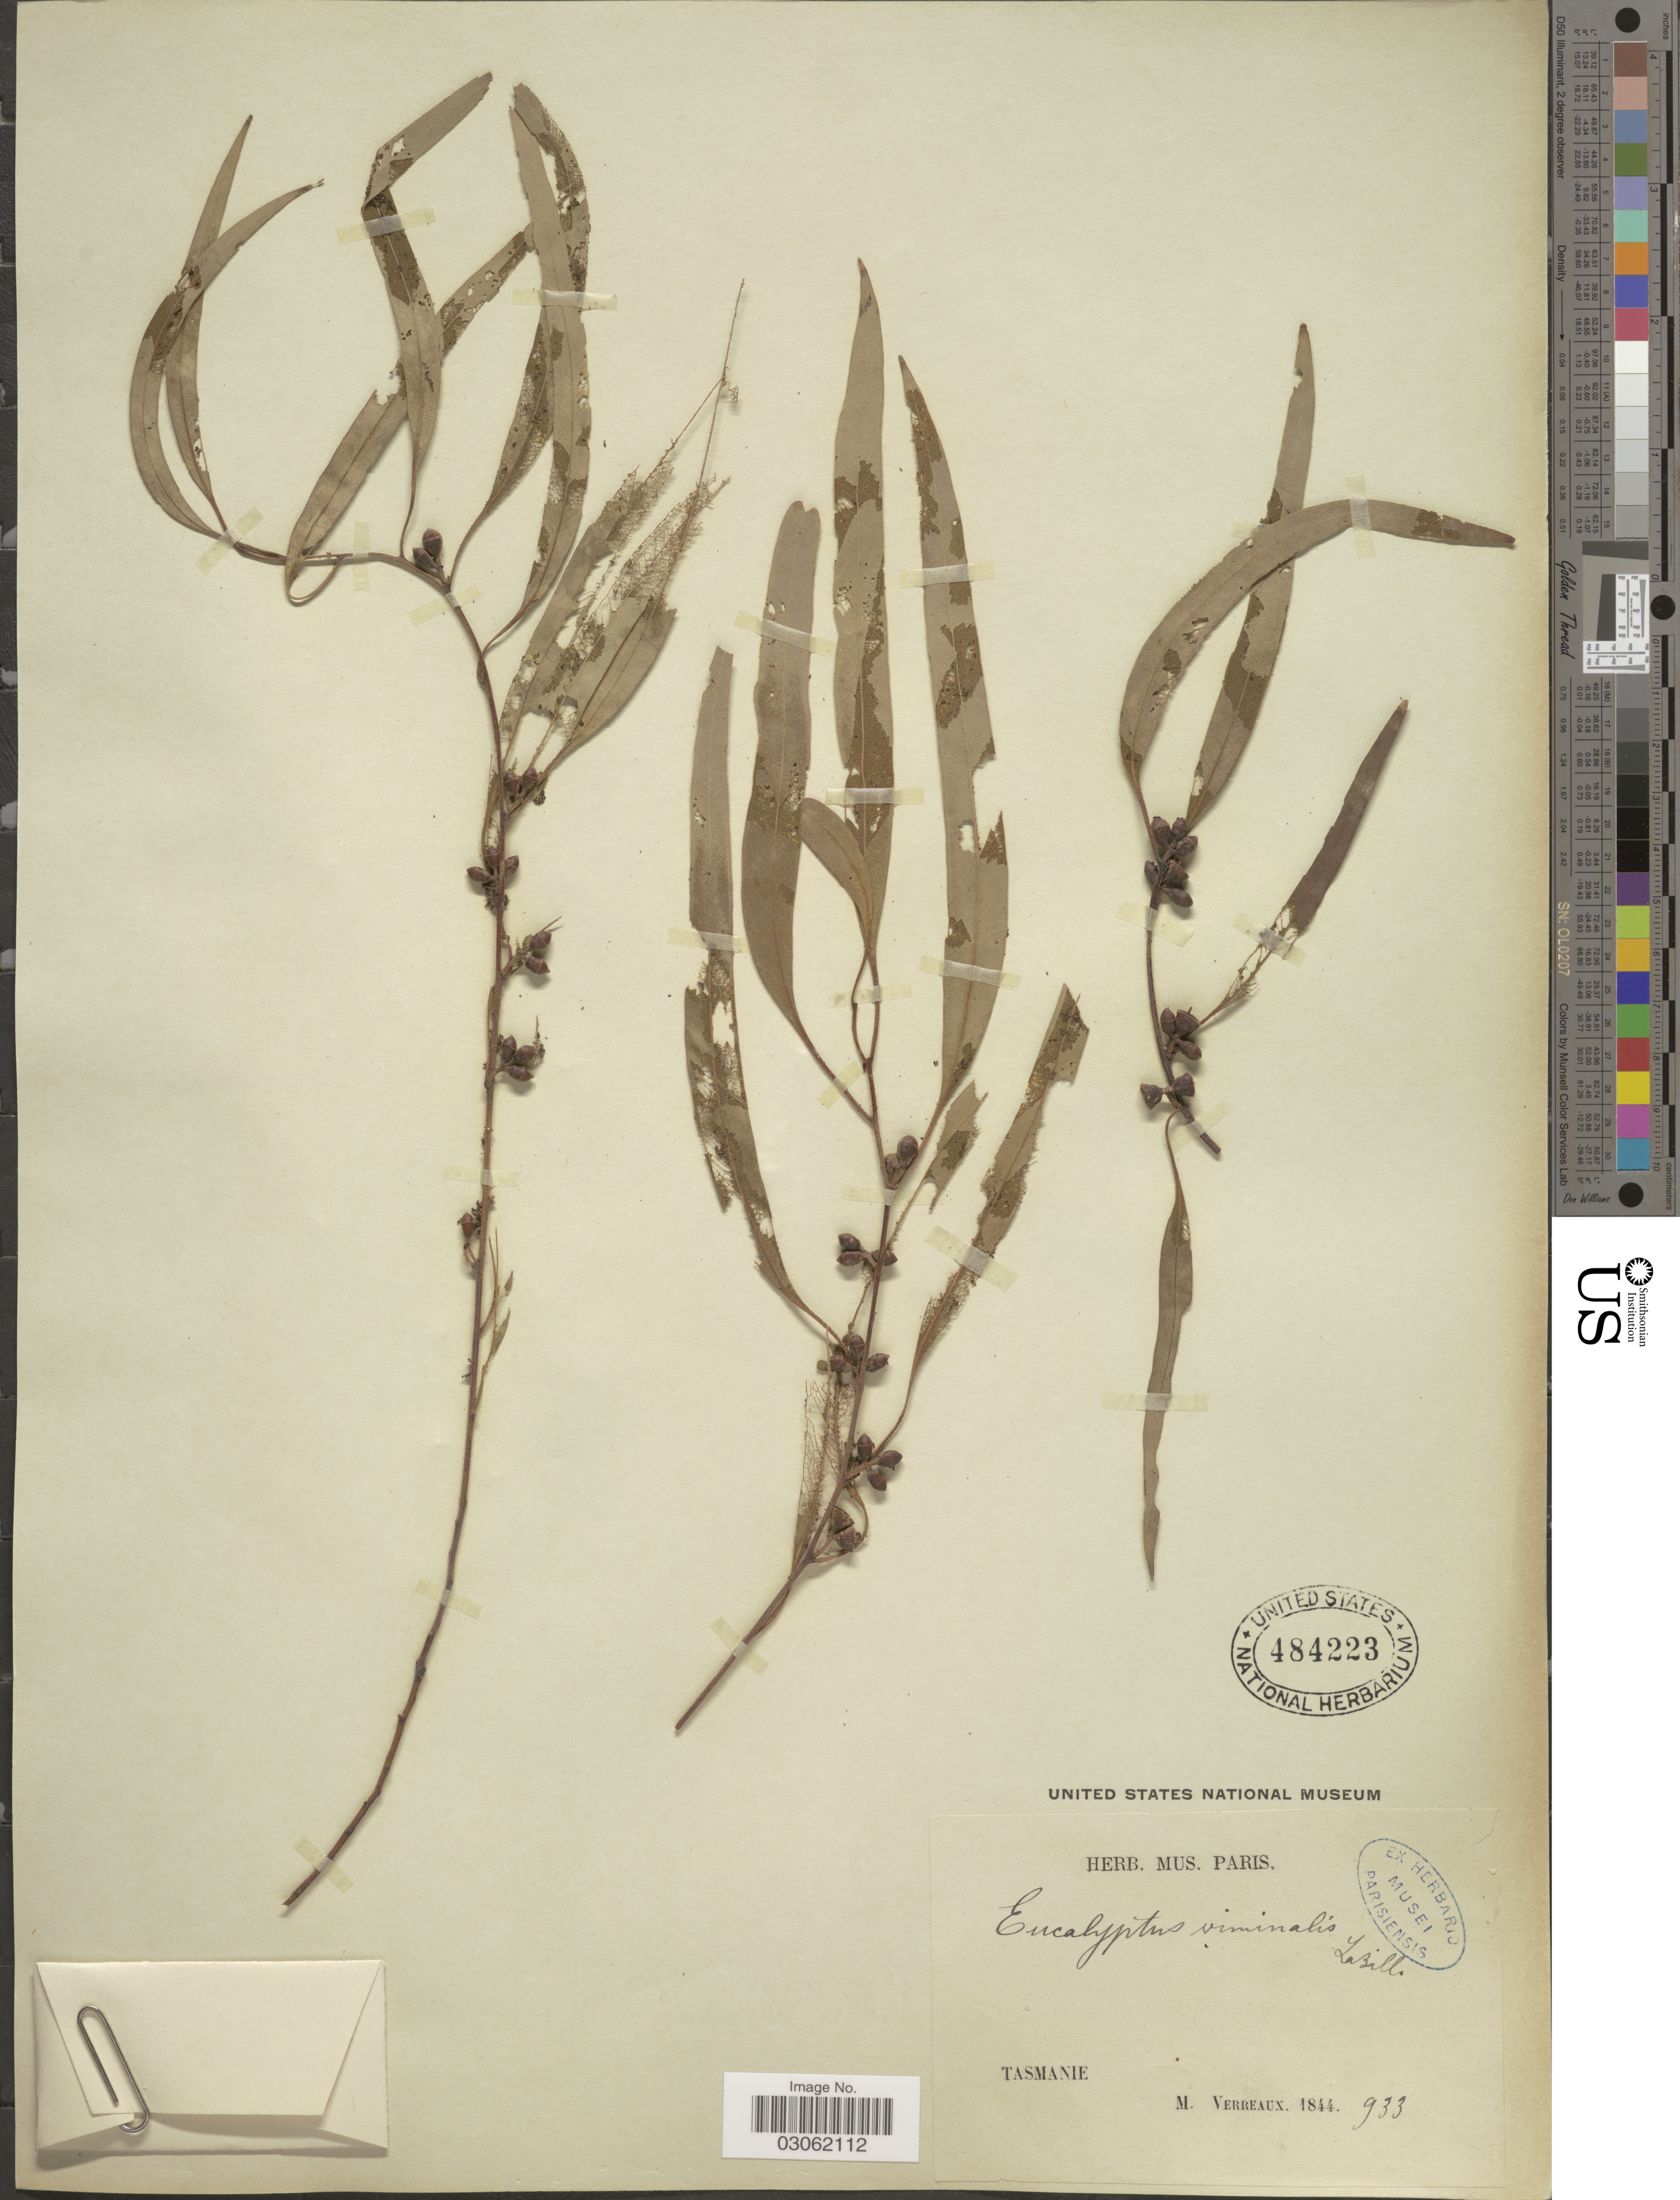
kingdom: Plantae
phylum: Tracheophyta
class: Magnoliopsida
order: Myrtales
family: Myrtaceae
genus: Eucalyptus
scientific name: Eucalyptus viminalis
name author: Labill.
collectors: M. Verreaux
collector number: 933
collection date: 1844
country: Australia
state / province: Tasmania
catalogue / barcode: US 484223